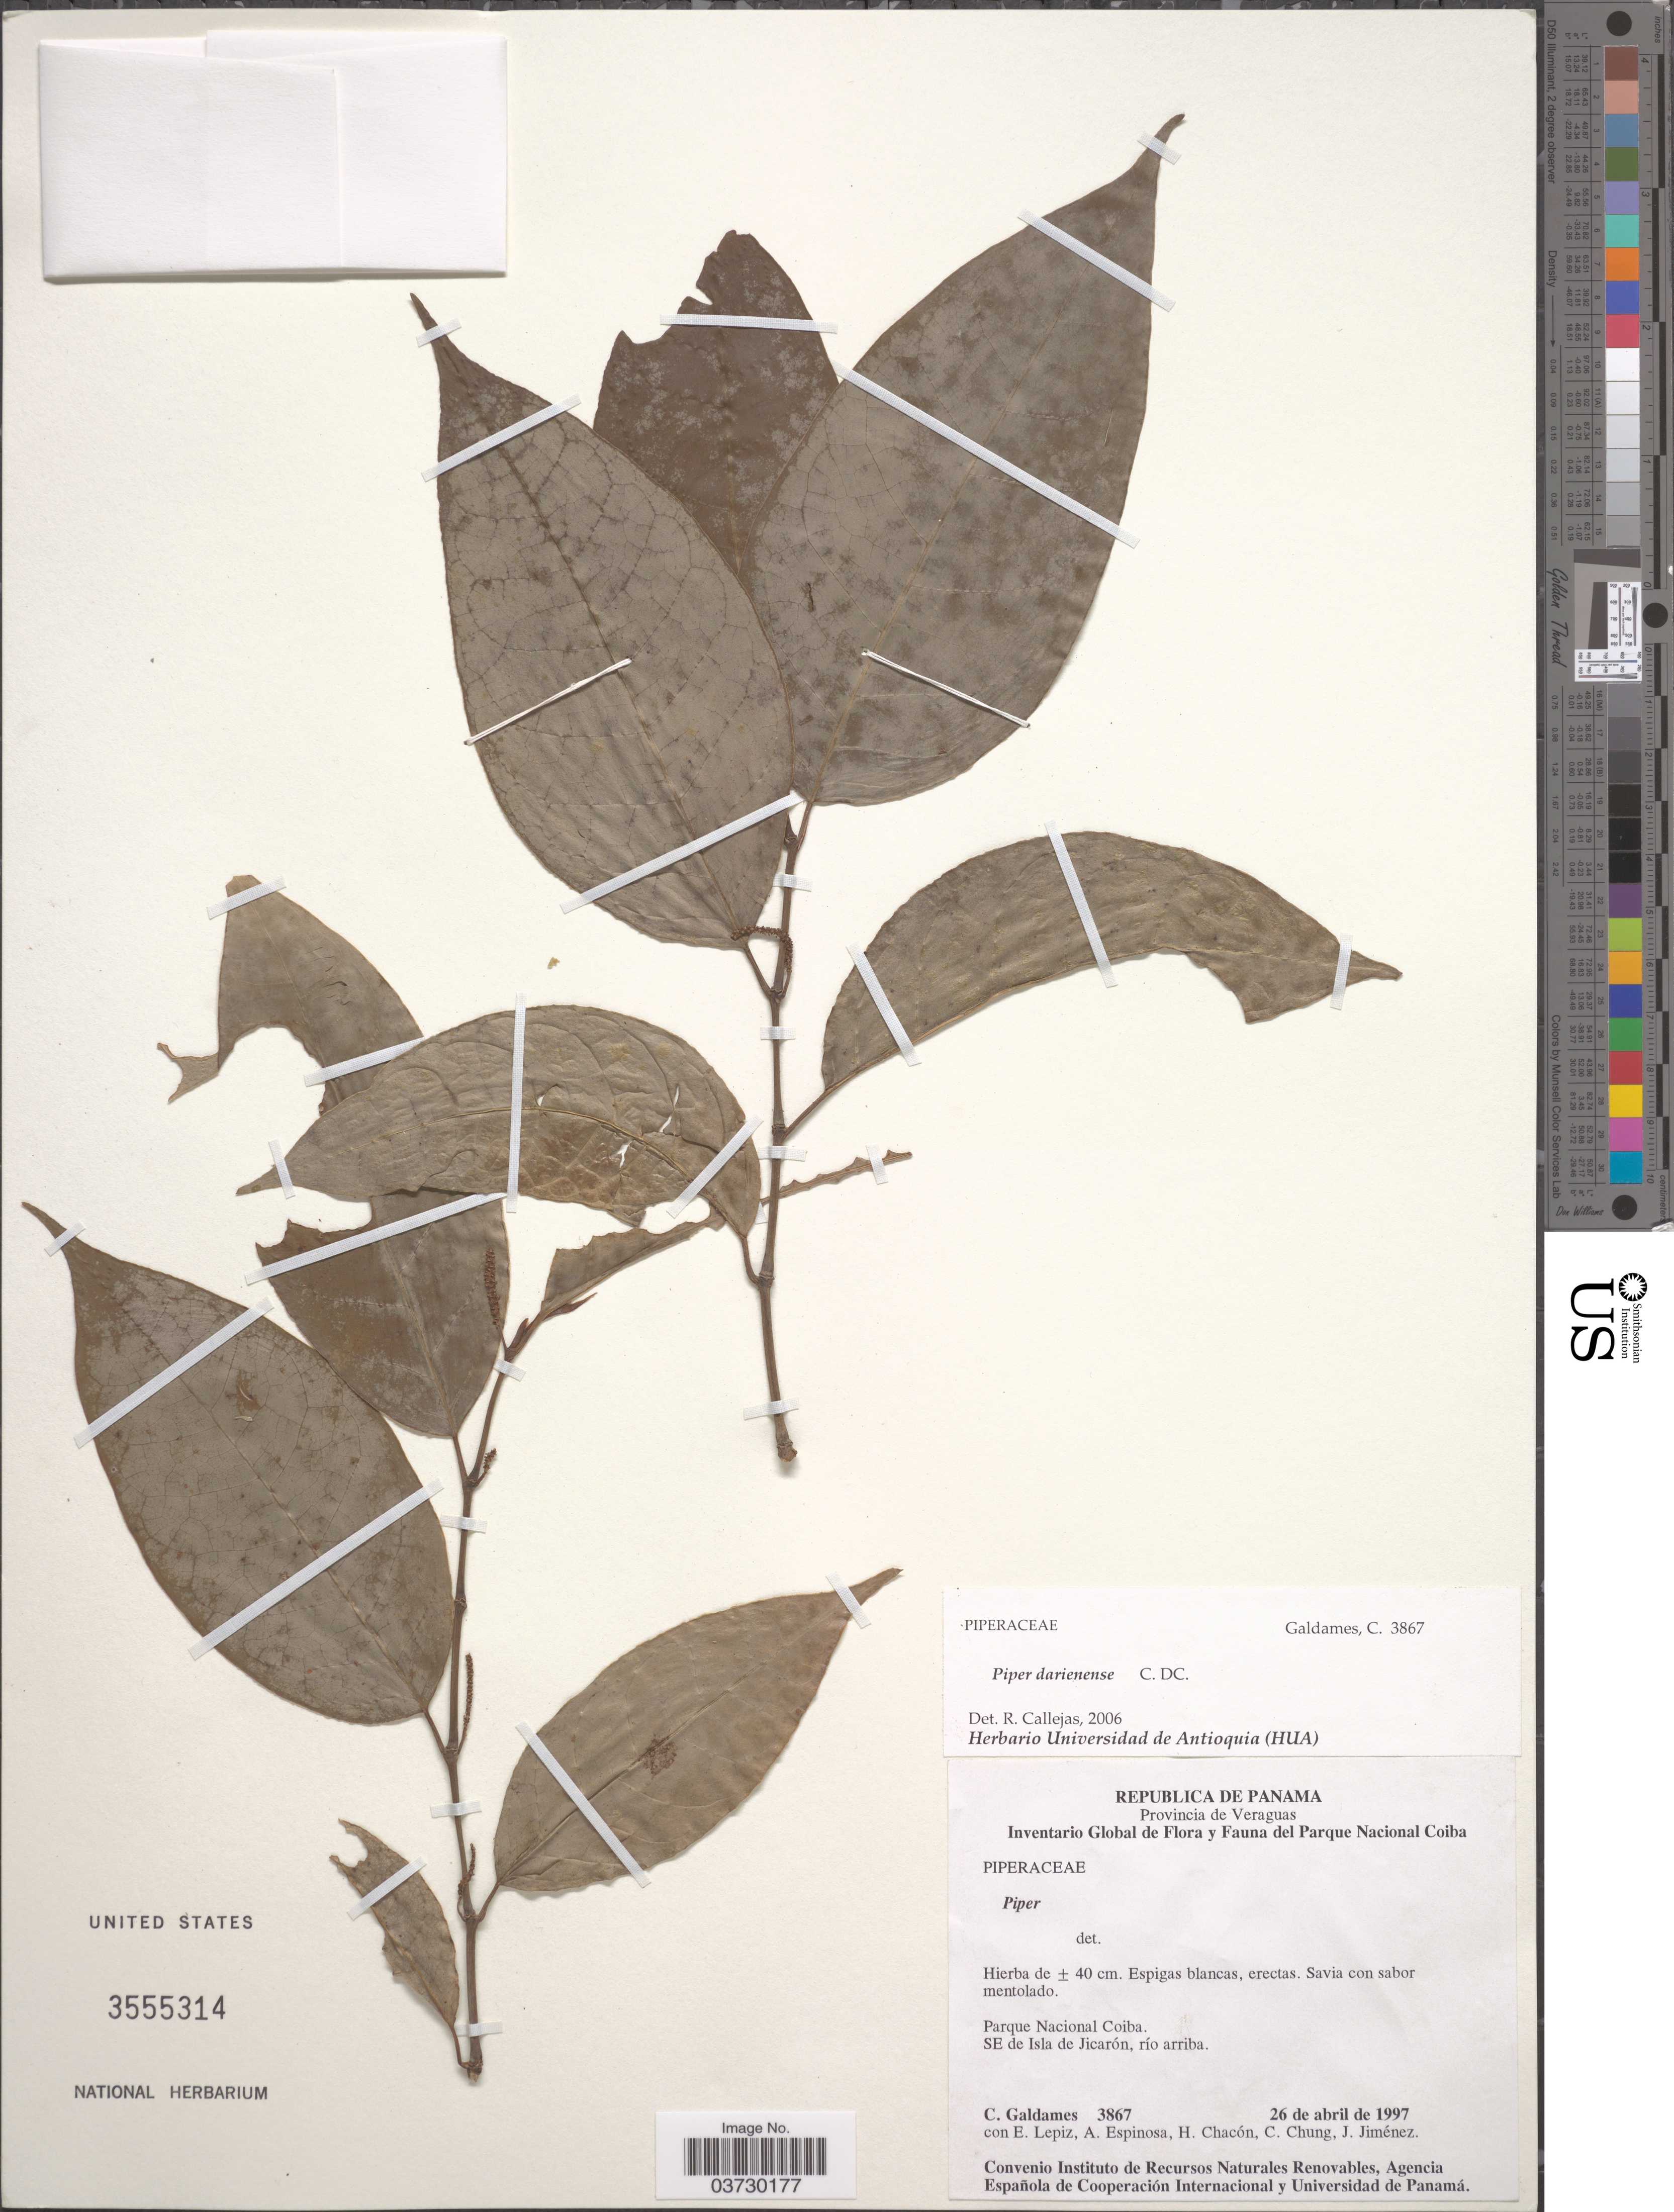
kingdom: Plantae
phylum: Tracheophyta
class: Magnoliopsida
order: Piperales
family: Piperaceae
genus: Piper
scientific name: Piper darienense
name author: C. DC.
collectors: C. Galdames, E. Lepiz, A. Espinosa, H. Chacón & et al.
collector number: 3867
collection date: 1997-04-26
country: Panama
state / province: Veraguas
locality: Parque Nacional Coiba. SE de Isla de Jicarón, río arriba.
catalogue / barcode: US 3555314